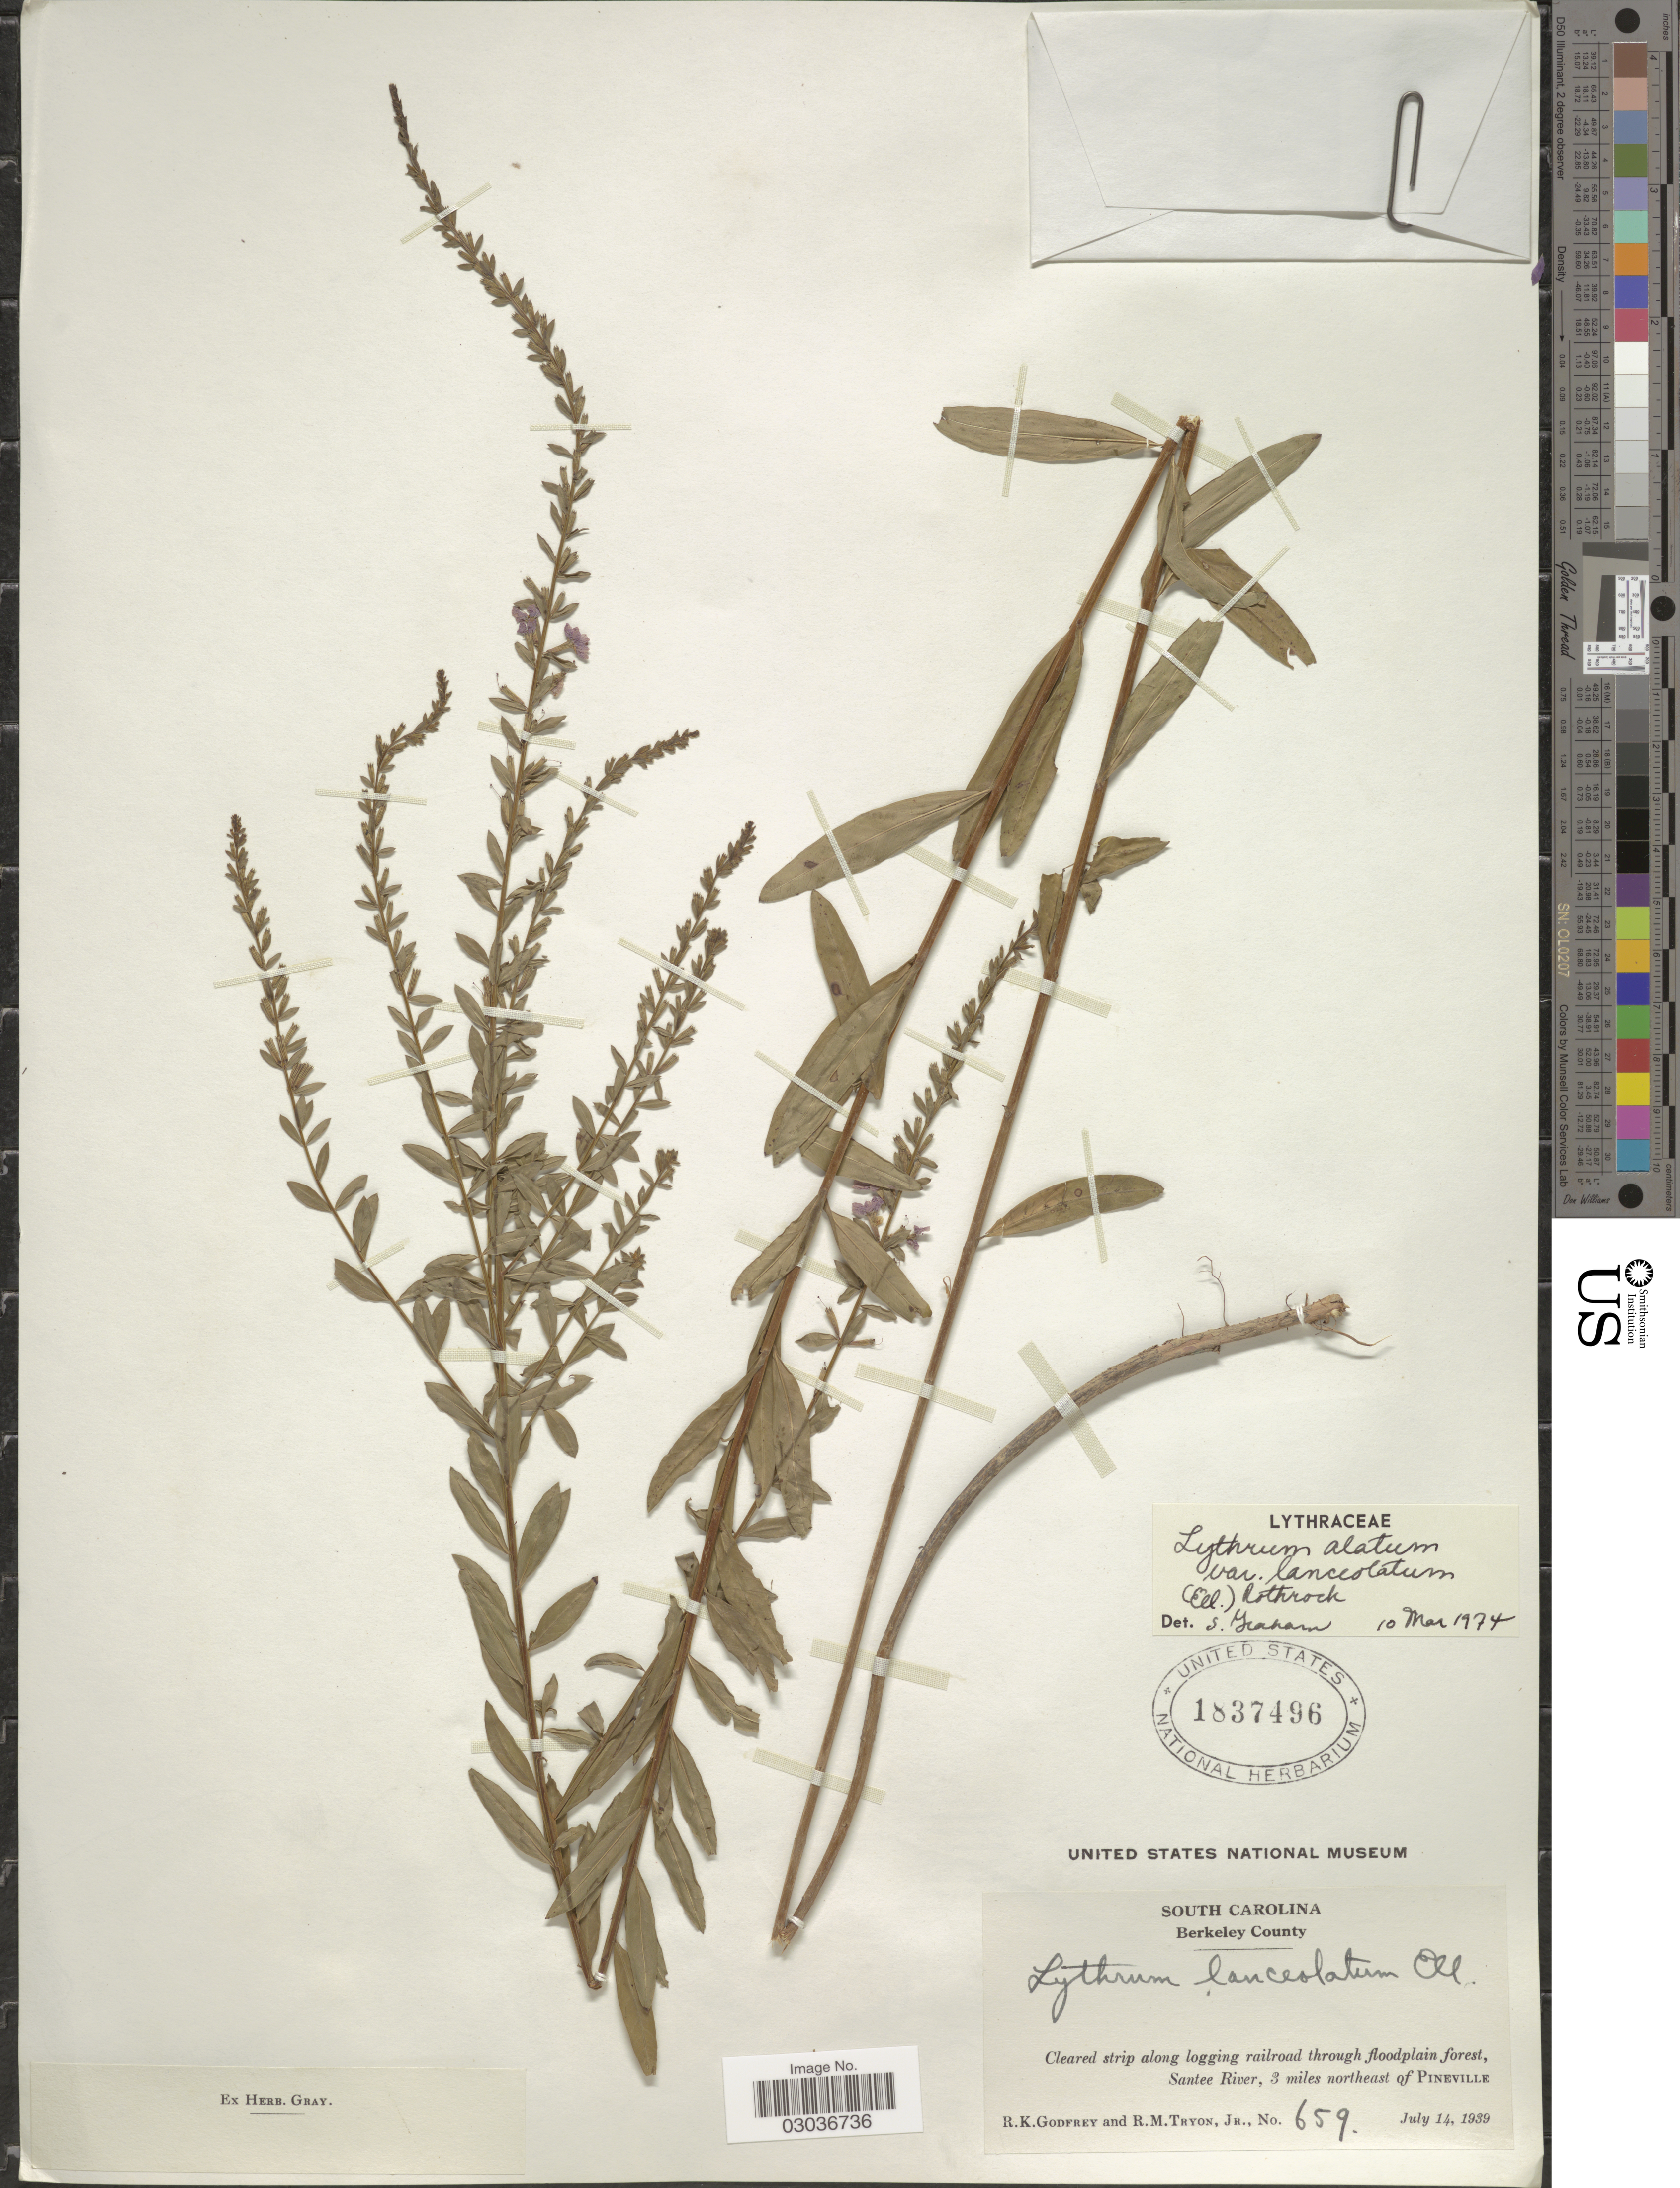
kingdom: Plantae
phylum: Tracheophyta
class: Magnoliopsida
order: Myrtales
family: Lythraceae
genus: Lythrum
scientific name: Lythrum alatum var. lanceolatum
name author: (Elliott) A. Gray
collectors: R. K. Godfrey & R. Tryon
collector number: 659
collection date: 1939-07-14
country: United States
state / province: South Carolina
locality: Berkeley County. Cleared strip along logging railroad through floodplain forest, Santee River, 3 miles northeast of Pineville.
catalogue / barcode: US 1837496